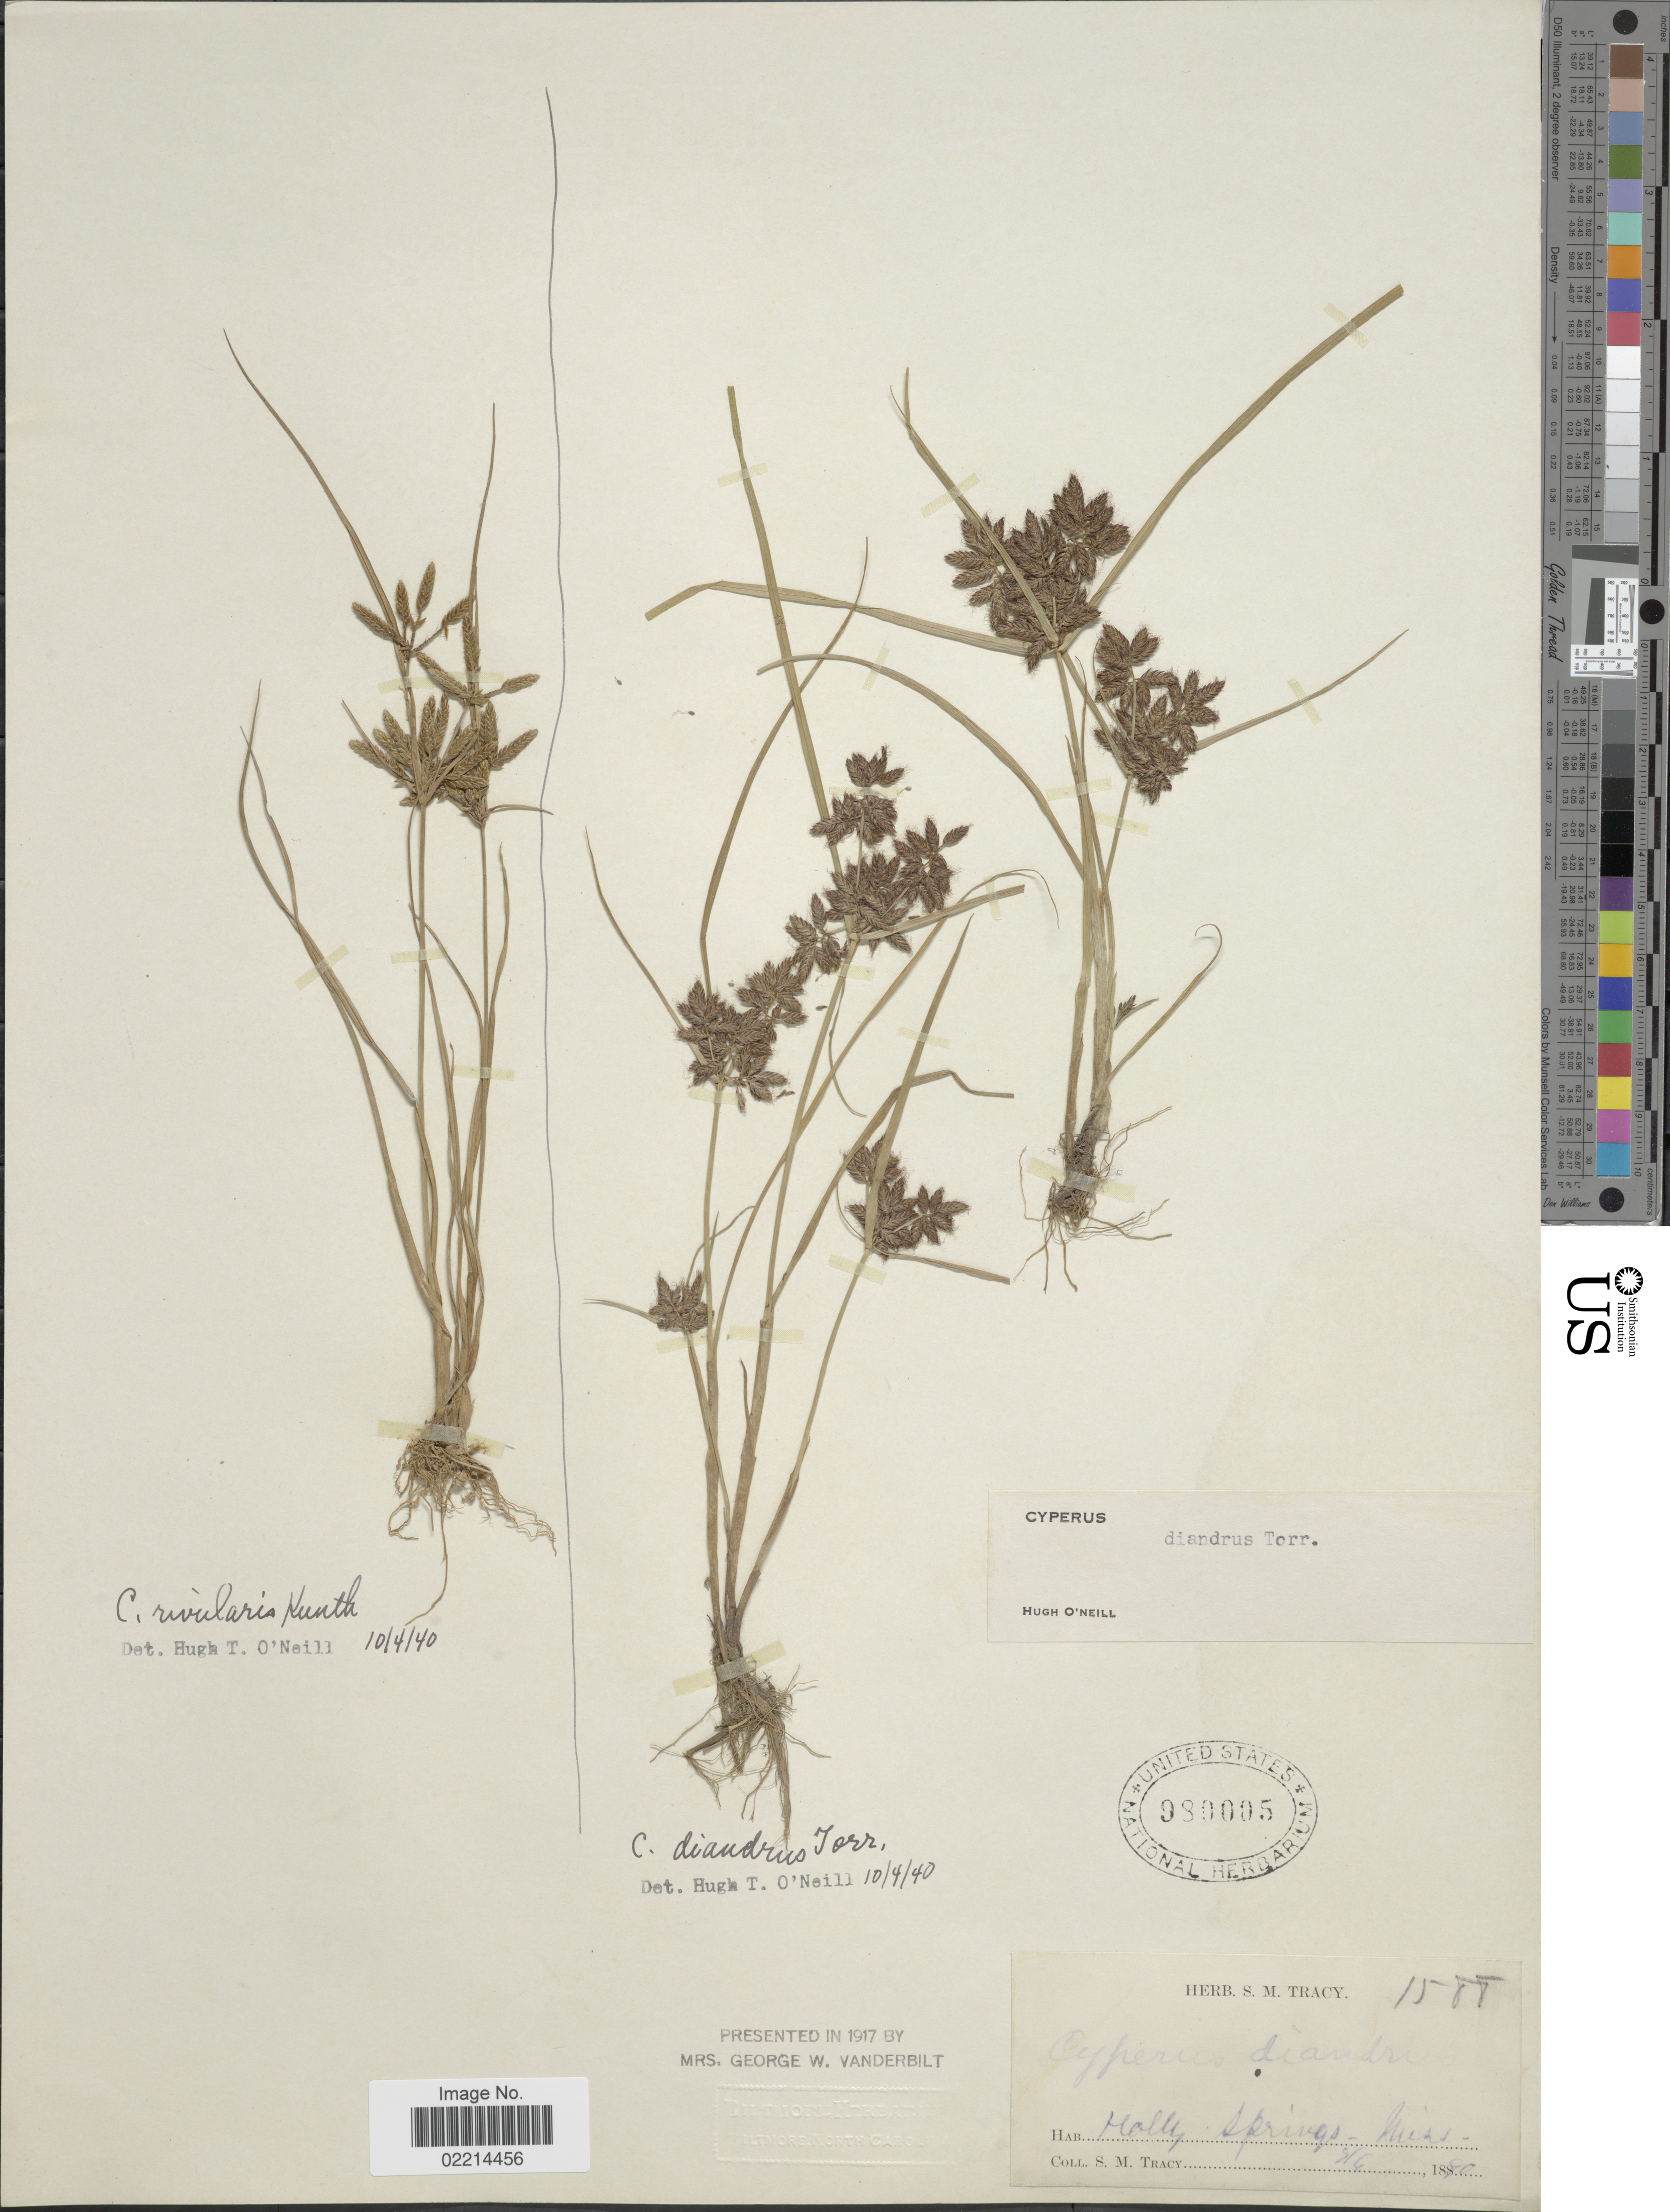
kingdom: Plantae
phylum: Tracheophyta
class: Liliopsida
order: Poales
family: Cyperaceae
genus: Cyperus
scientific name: Cyperus diandrus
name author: Torr.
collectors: S. M. Tracy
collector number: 1588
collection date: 1890-05-06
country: United States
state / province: Mississippi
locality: Holly Springs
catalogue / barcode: US 980005